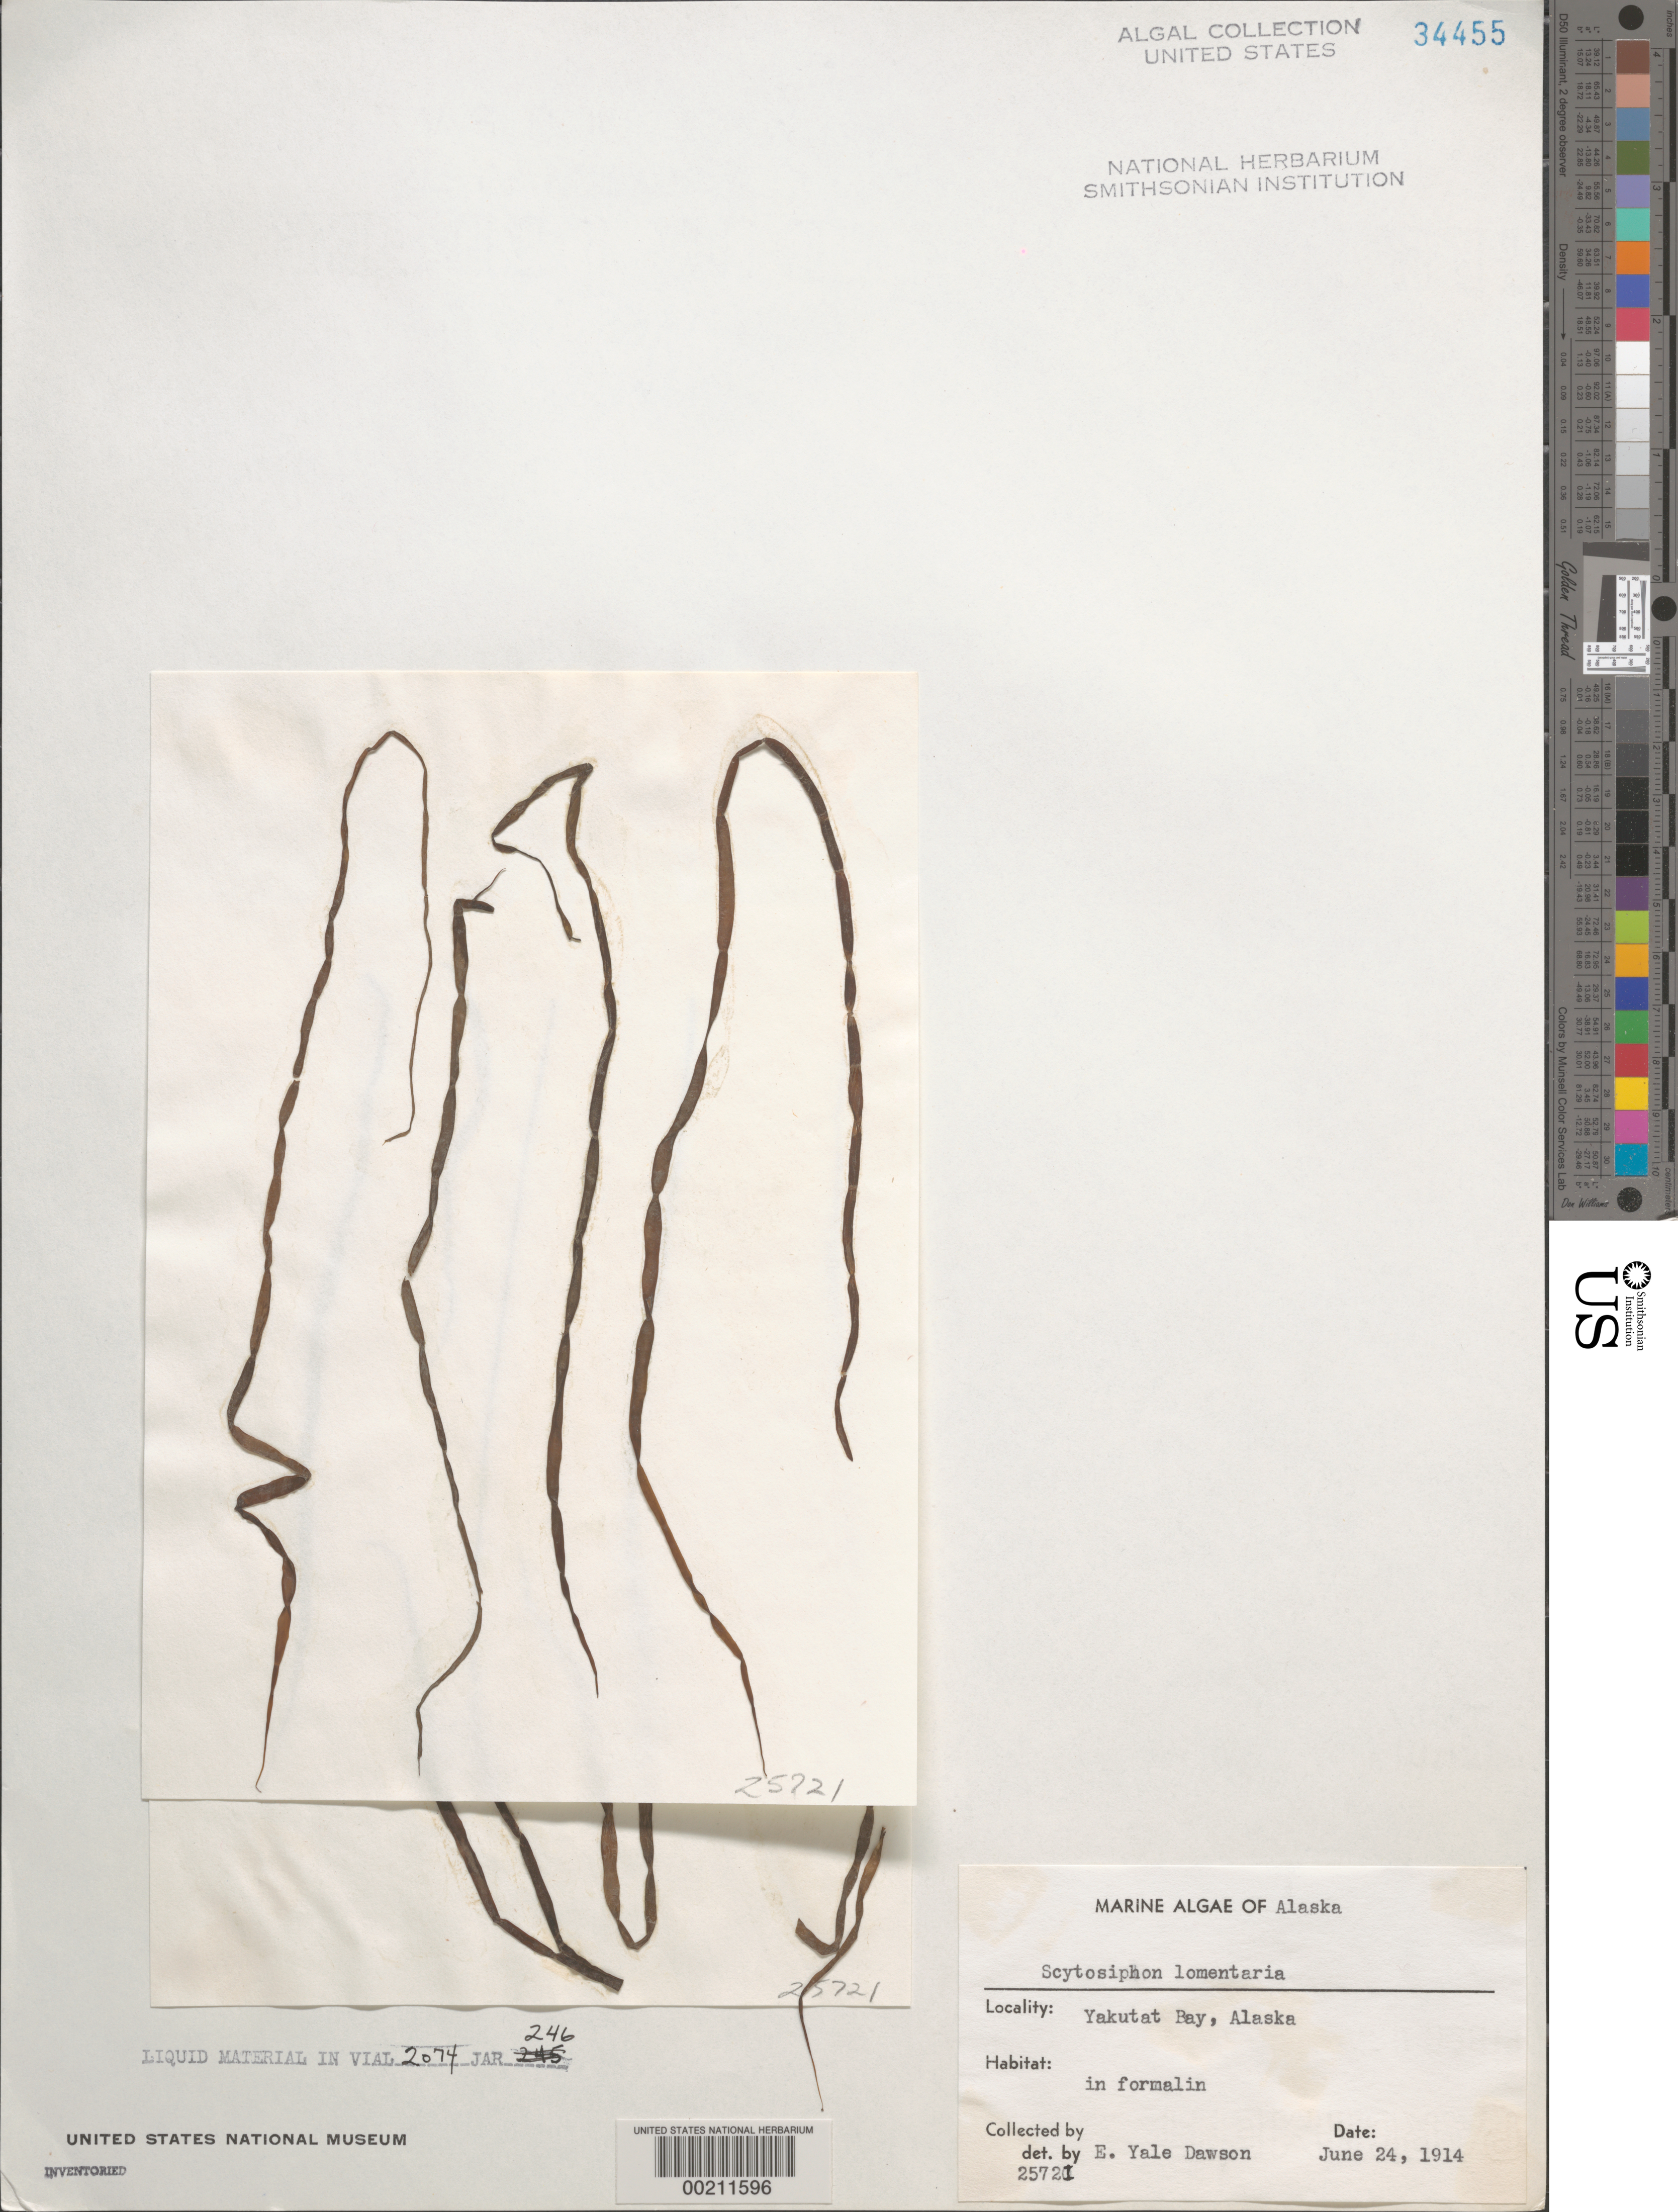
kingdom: Chromista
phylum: Ochrophyta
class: Phaeophyceae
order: Scytosiphonales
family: Scytosiphonaceae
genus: Scytosiphon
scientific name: Scytosiphon lomentaria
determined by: Dawson, E. Y.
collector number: EYD 25721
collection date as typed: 24 Jun 1914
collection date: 1914-06-24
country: United States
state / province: Alaska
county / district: Skagway-Yakutat-Angoon Division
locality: Yakutat Bay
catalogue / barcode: US 34455